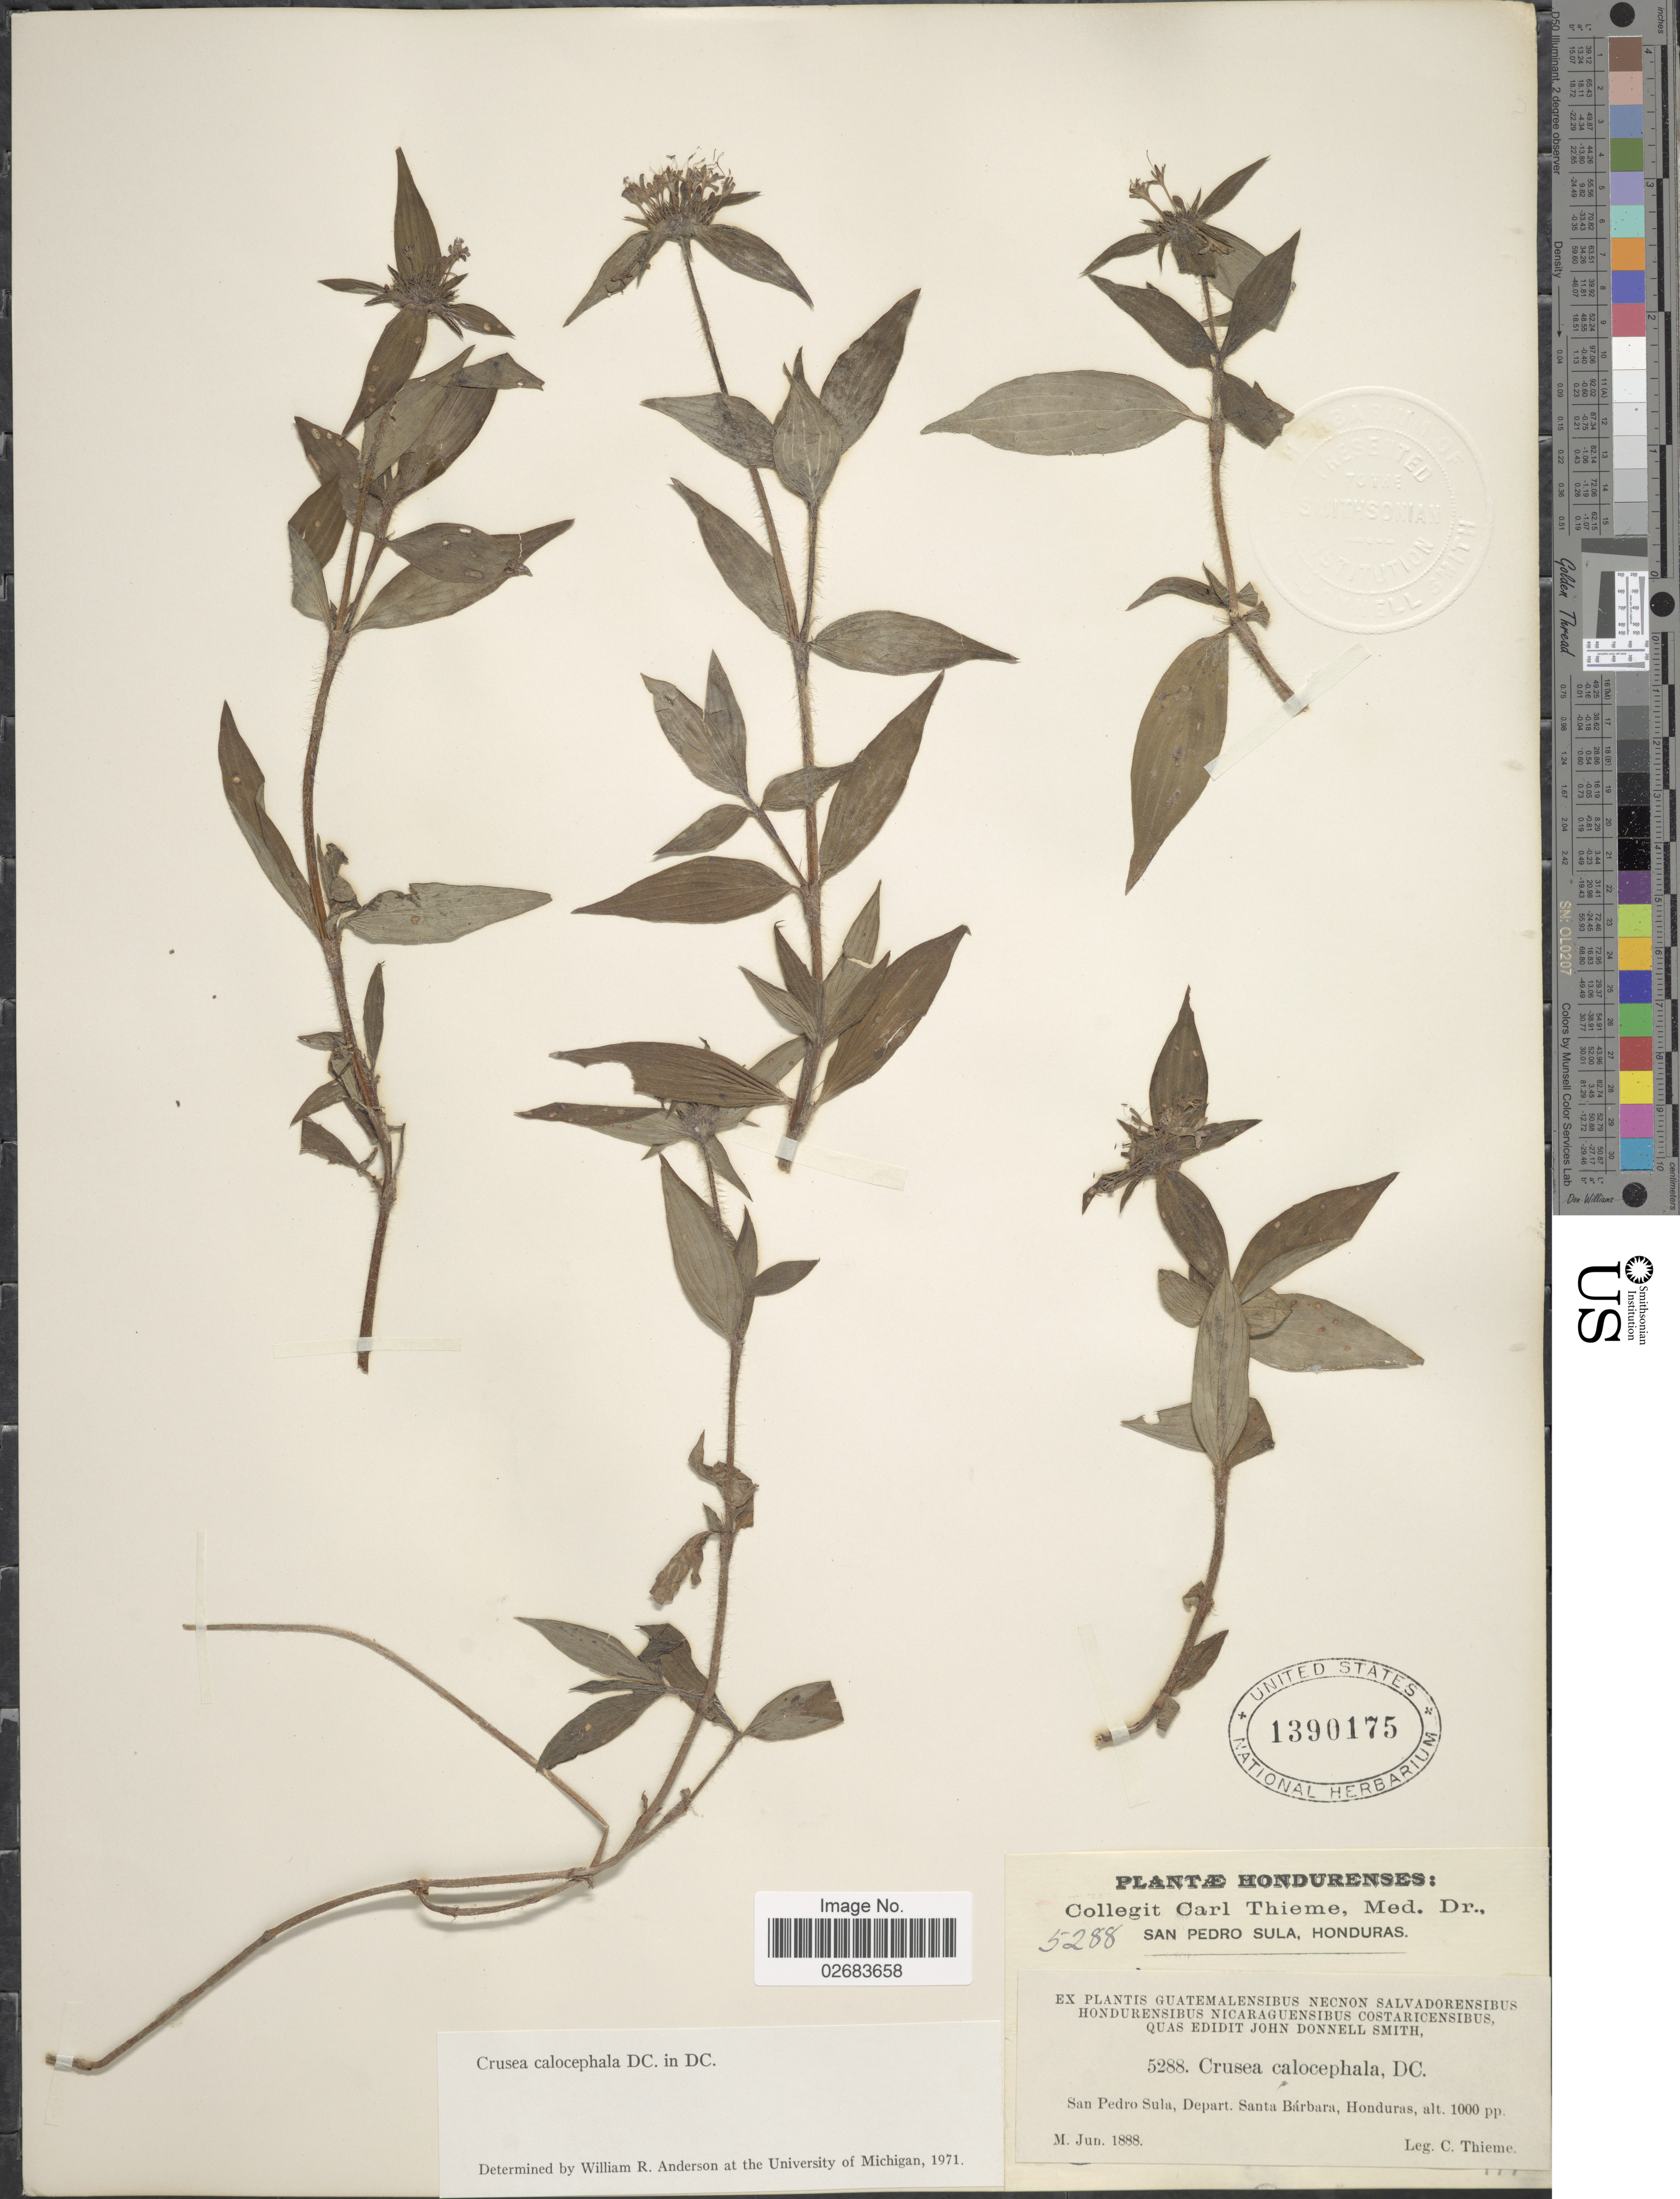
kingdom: Plantae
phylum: Tracheophyta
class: Magnoliopsida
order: Gentianales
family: Rubiaceae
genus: Crusea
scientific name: Crusea calocephala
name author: DC.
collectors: C. Thieme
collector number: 5288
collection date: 1888-06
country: Honduras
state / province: Cortés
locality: San Pedro Sula, Dept. Santa Bárbara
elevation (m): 305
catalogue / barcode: US 1390175